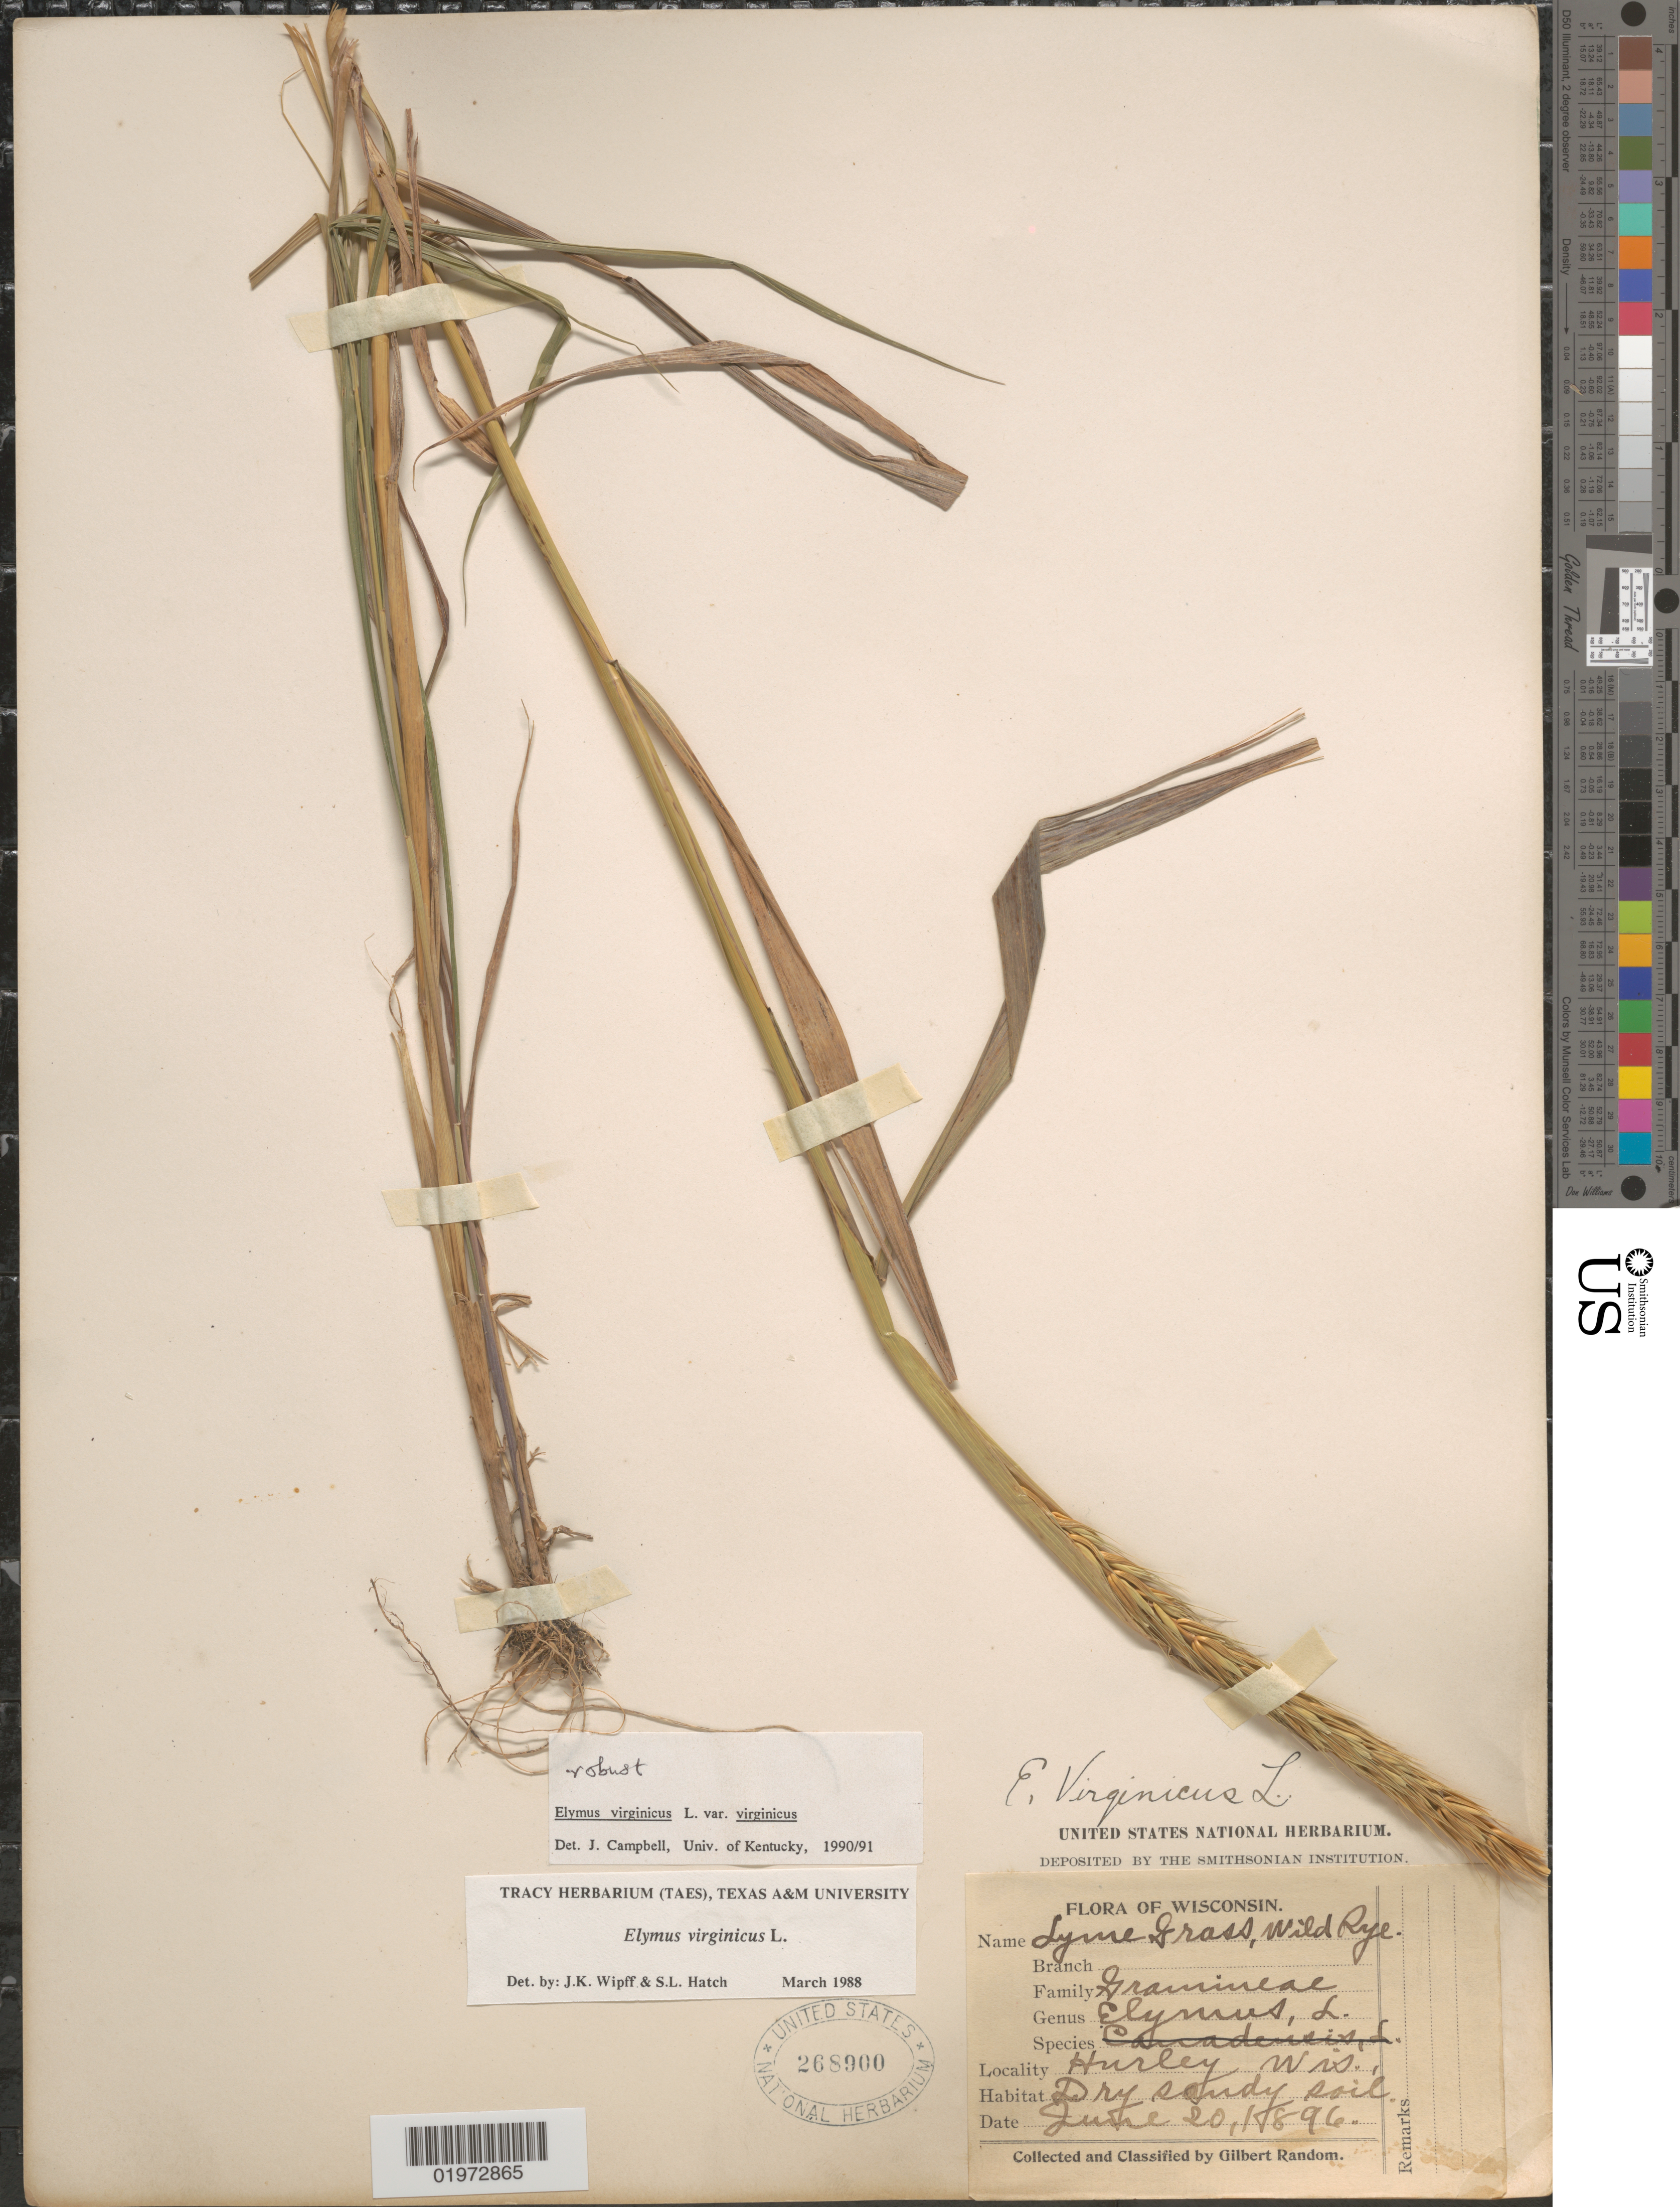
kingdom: Plantae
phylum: Tracheophyta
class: Liliopsida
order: Poales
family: Poaceae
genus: Elymus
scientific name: Elymus virginicus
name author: L.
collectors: G. Random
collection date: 1896-06-20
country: United States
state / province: Wisconsin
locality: Hurley.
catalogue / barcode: US 268900